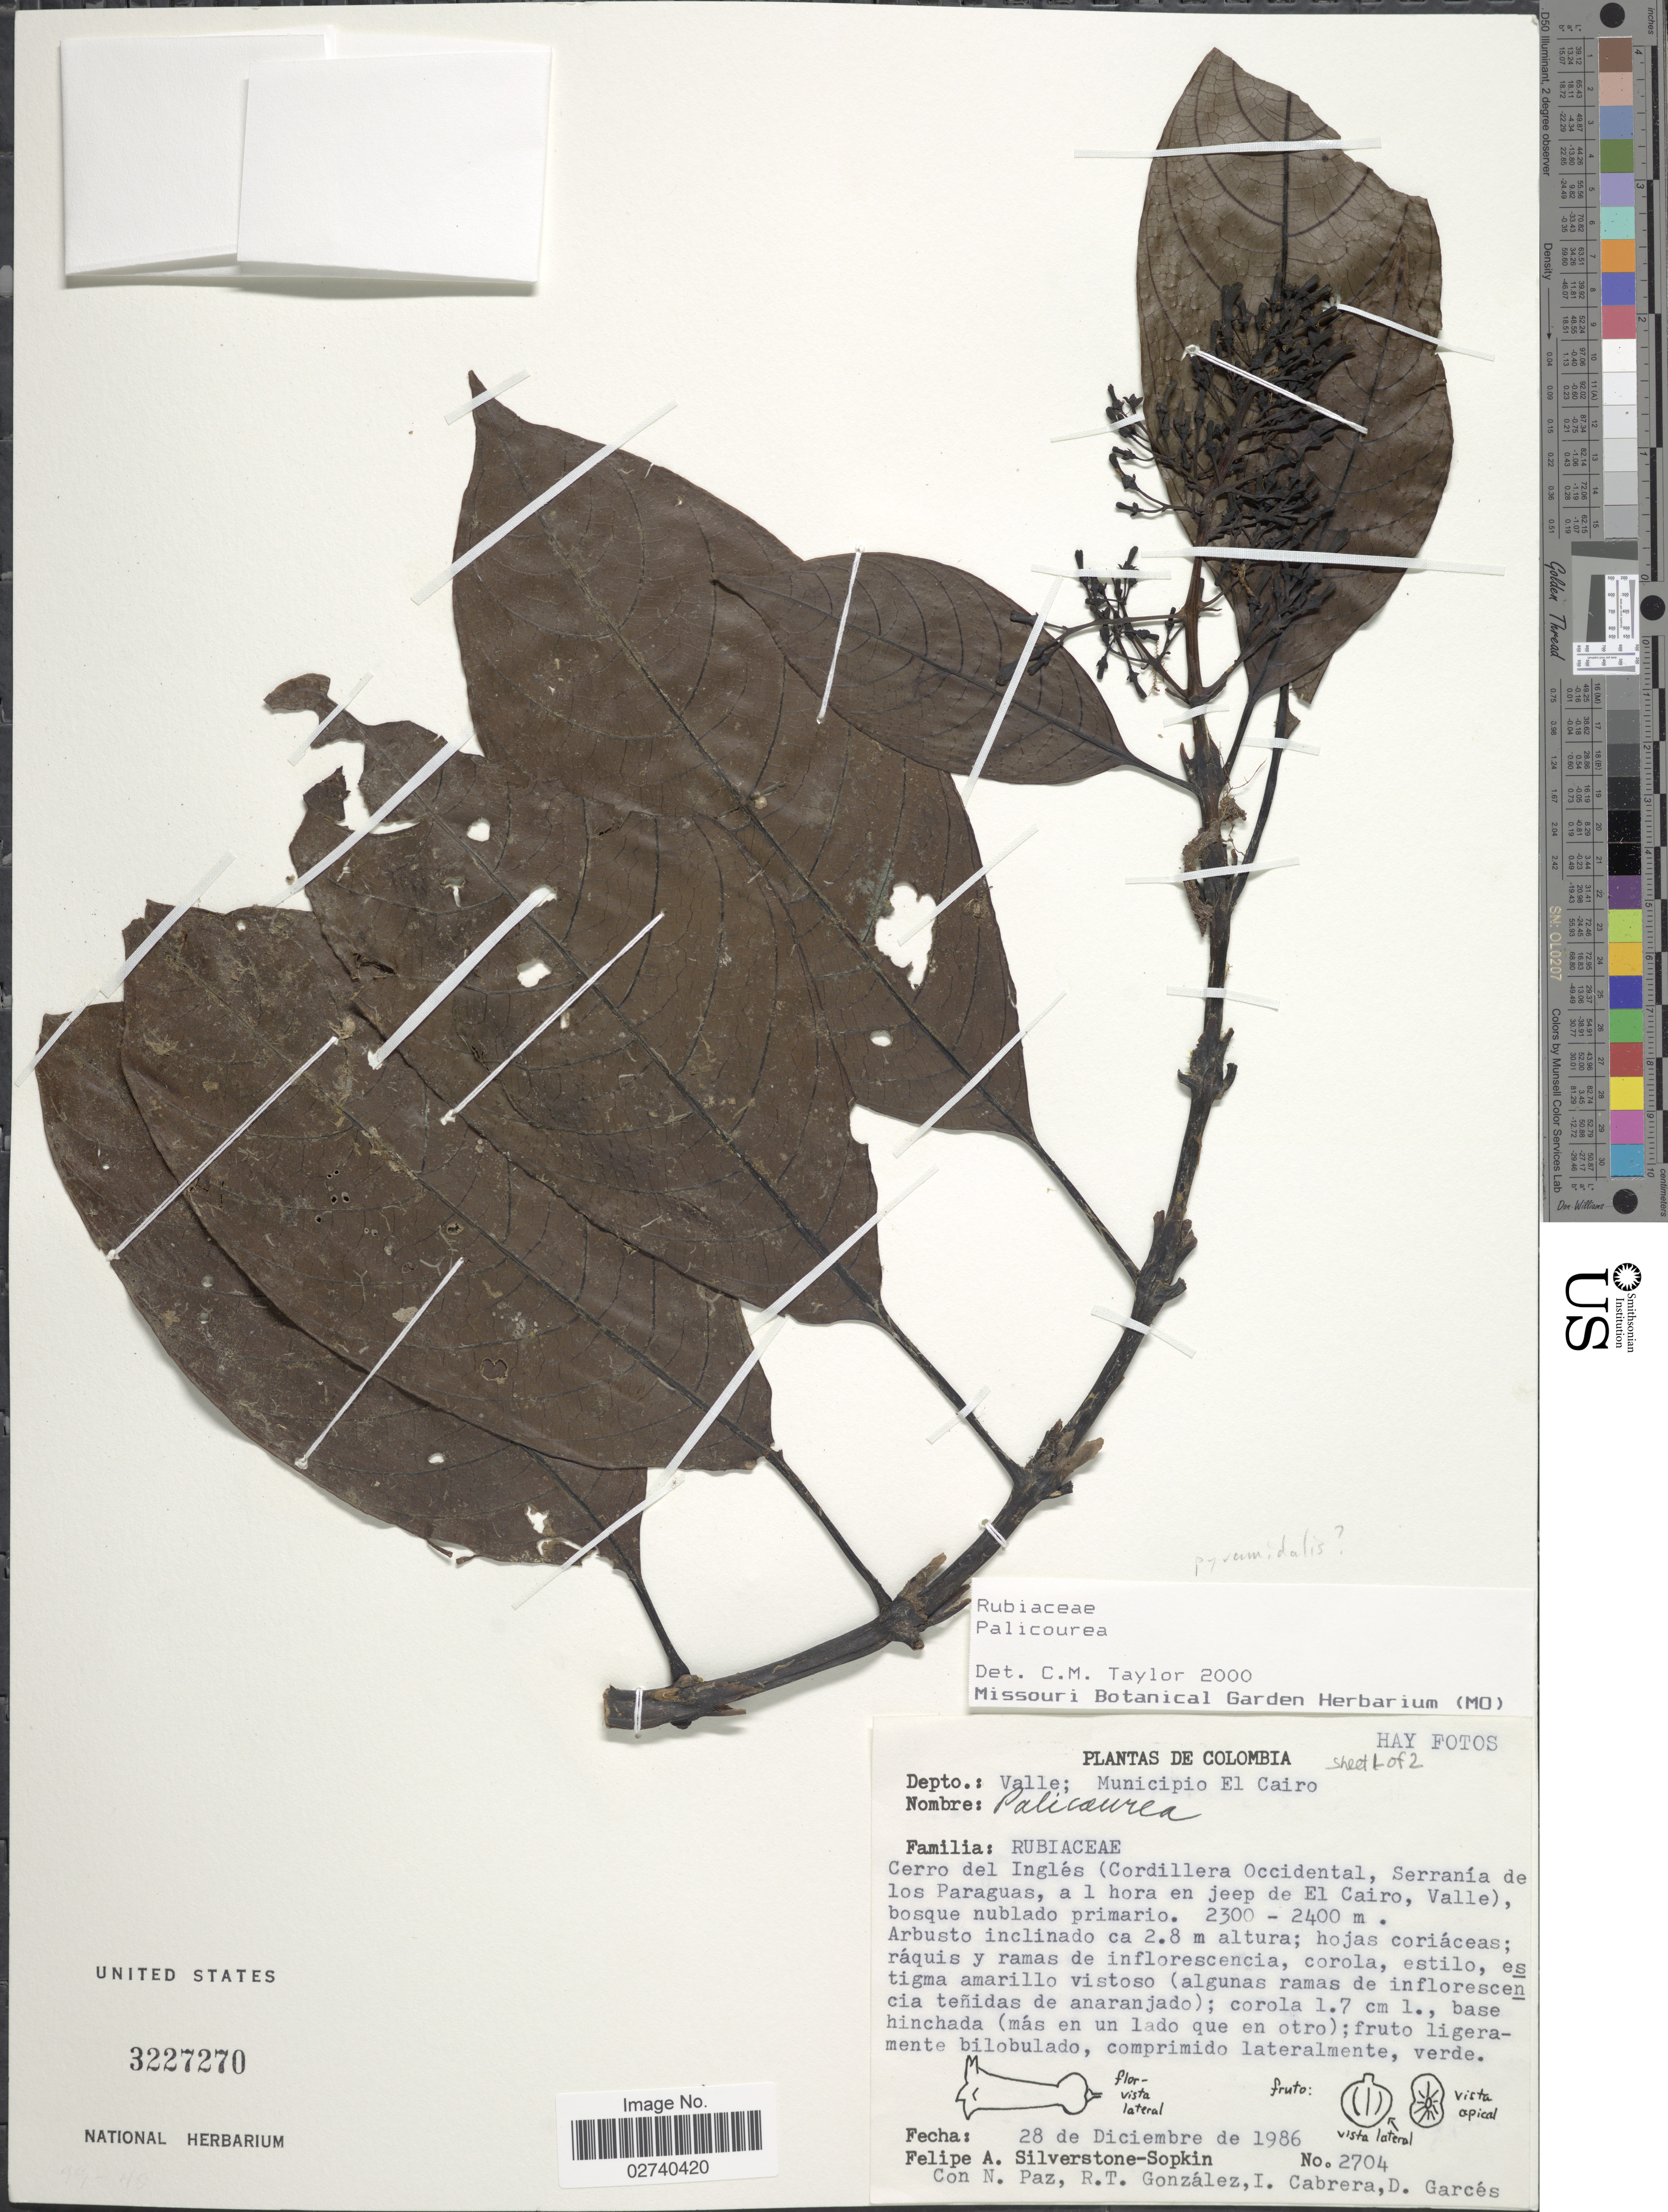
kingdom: Plantae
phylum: Tracheophyta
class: Magnoliopsida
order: Gentianales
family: Rubiaceae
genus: Palicourea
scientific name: Palicourea pyramidalis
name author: Standl.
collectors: P. A. Silverstone-Sopkin, N. Paz, R. Gonzalez, I. Cabrera & D. Garces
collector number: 2704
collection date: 1986-12-28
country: Colombia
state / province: Valle del Cauca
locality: Depto.: Valle; Municipio El Cairo. Cerro del Ingles (Cordillera Occidental, Serrania da los Paraguas, a 1 hora en jeep de El Cairo, Valle).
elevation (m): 2300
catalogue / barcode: US 3227270